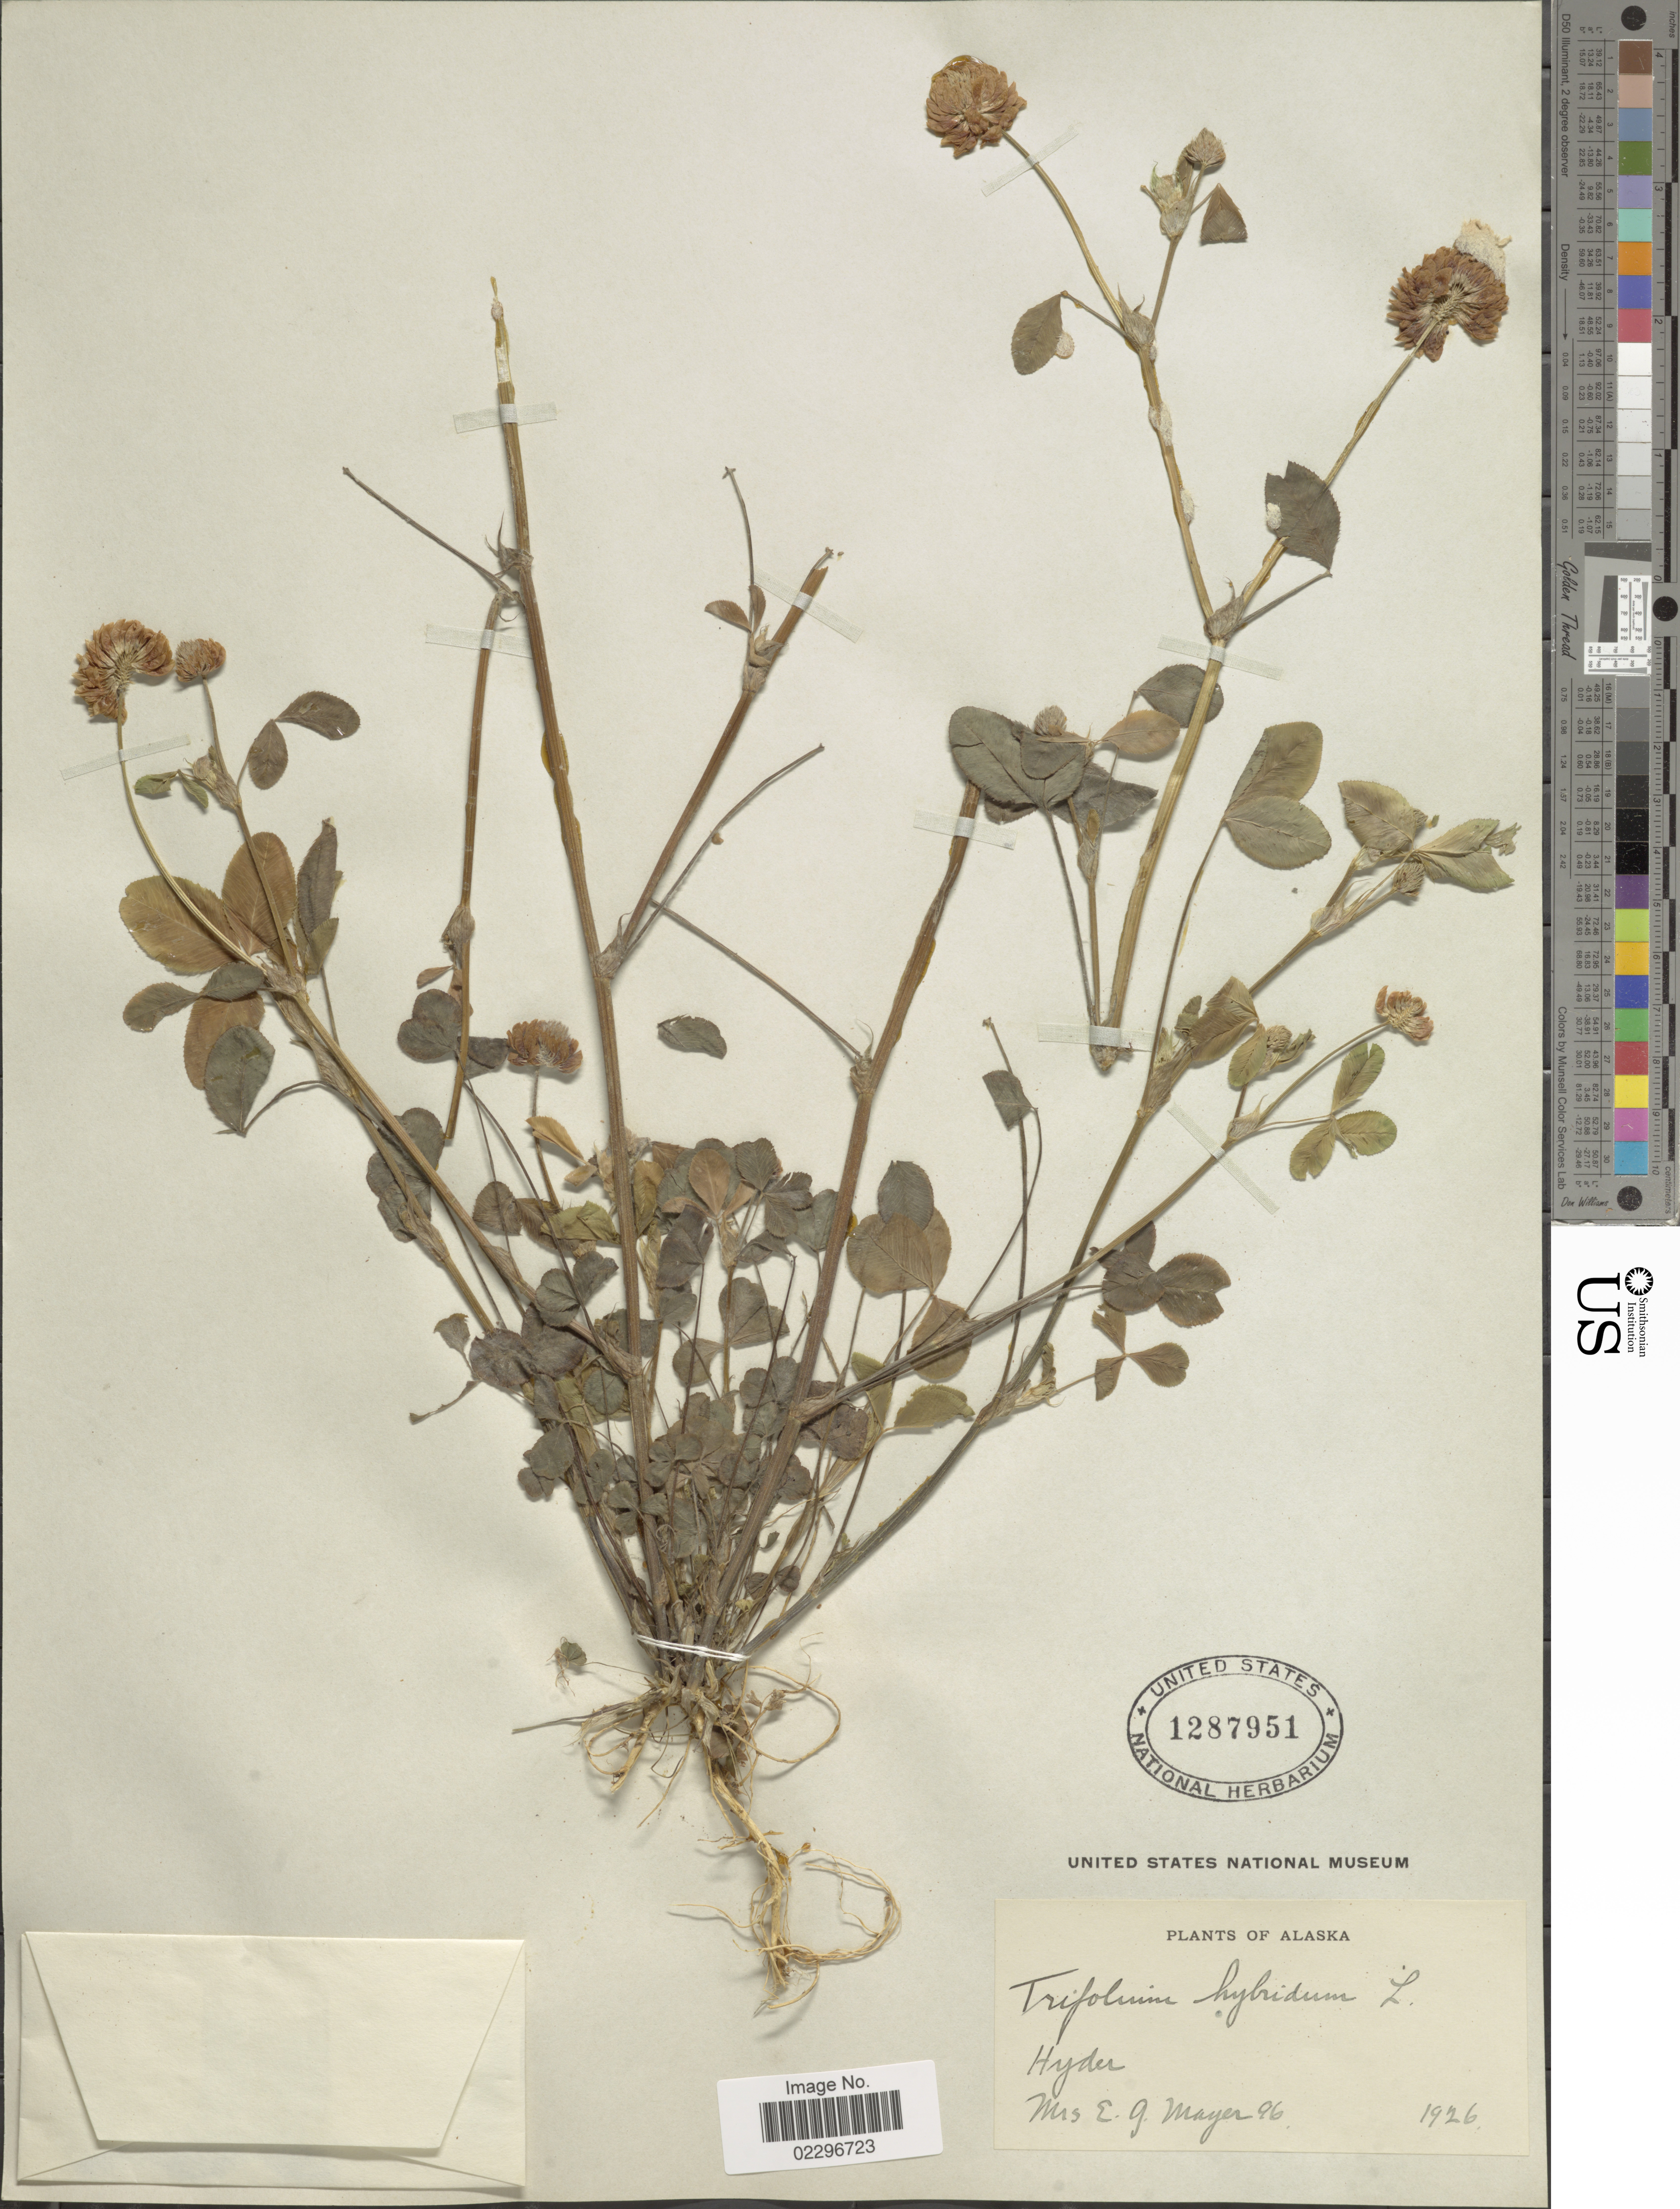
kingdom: Plantae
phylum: Tracheophyta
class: Magnoliopsida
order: Fabales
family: Fabaceae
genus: Trifolium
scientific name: Trifolium hybridum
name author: L.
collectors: E. Mayer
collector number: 96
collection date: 1926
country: United States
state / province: Alaska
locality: Hyder.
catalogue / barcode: US 1287951